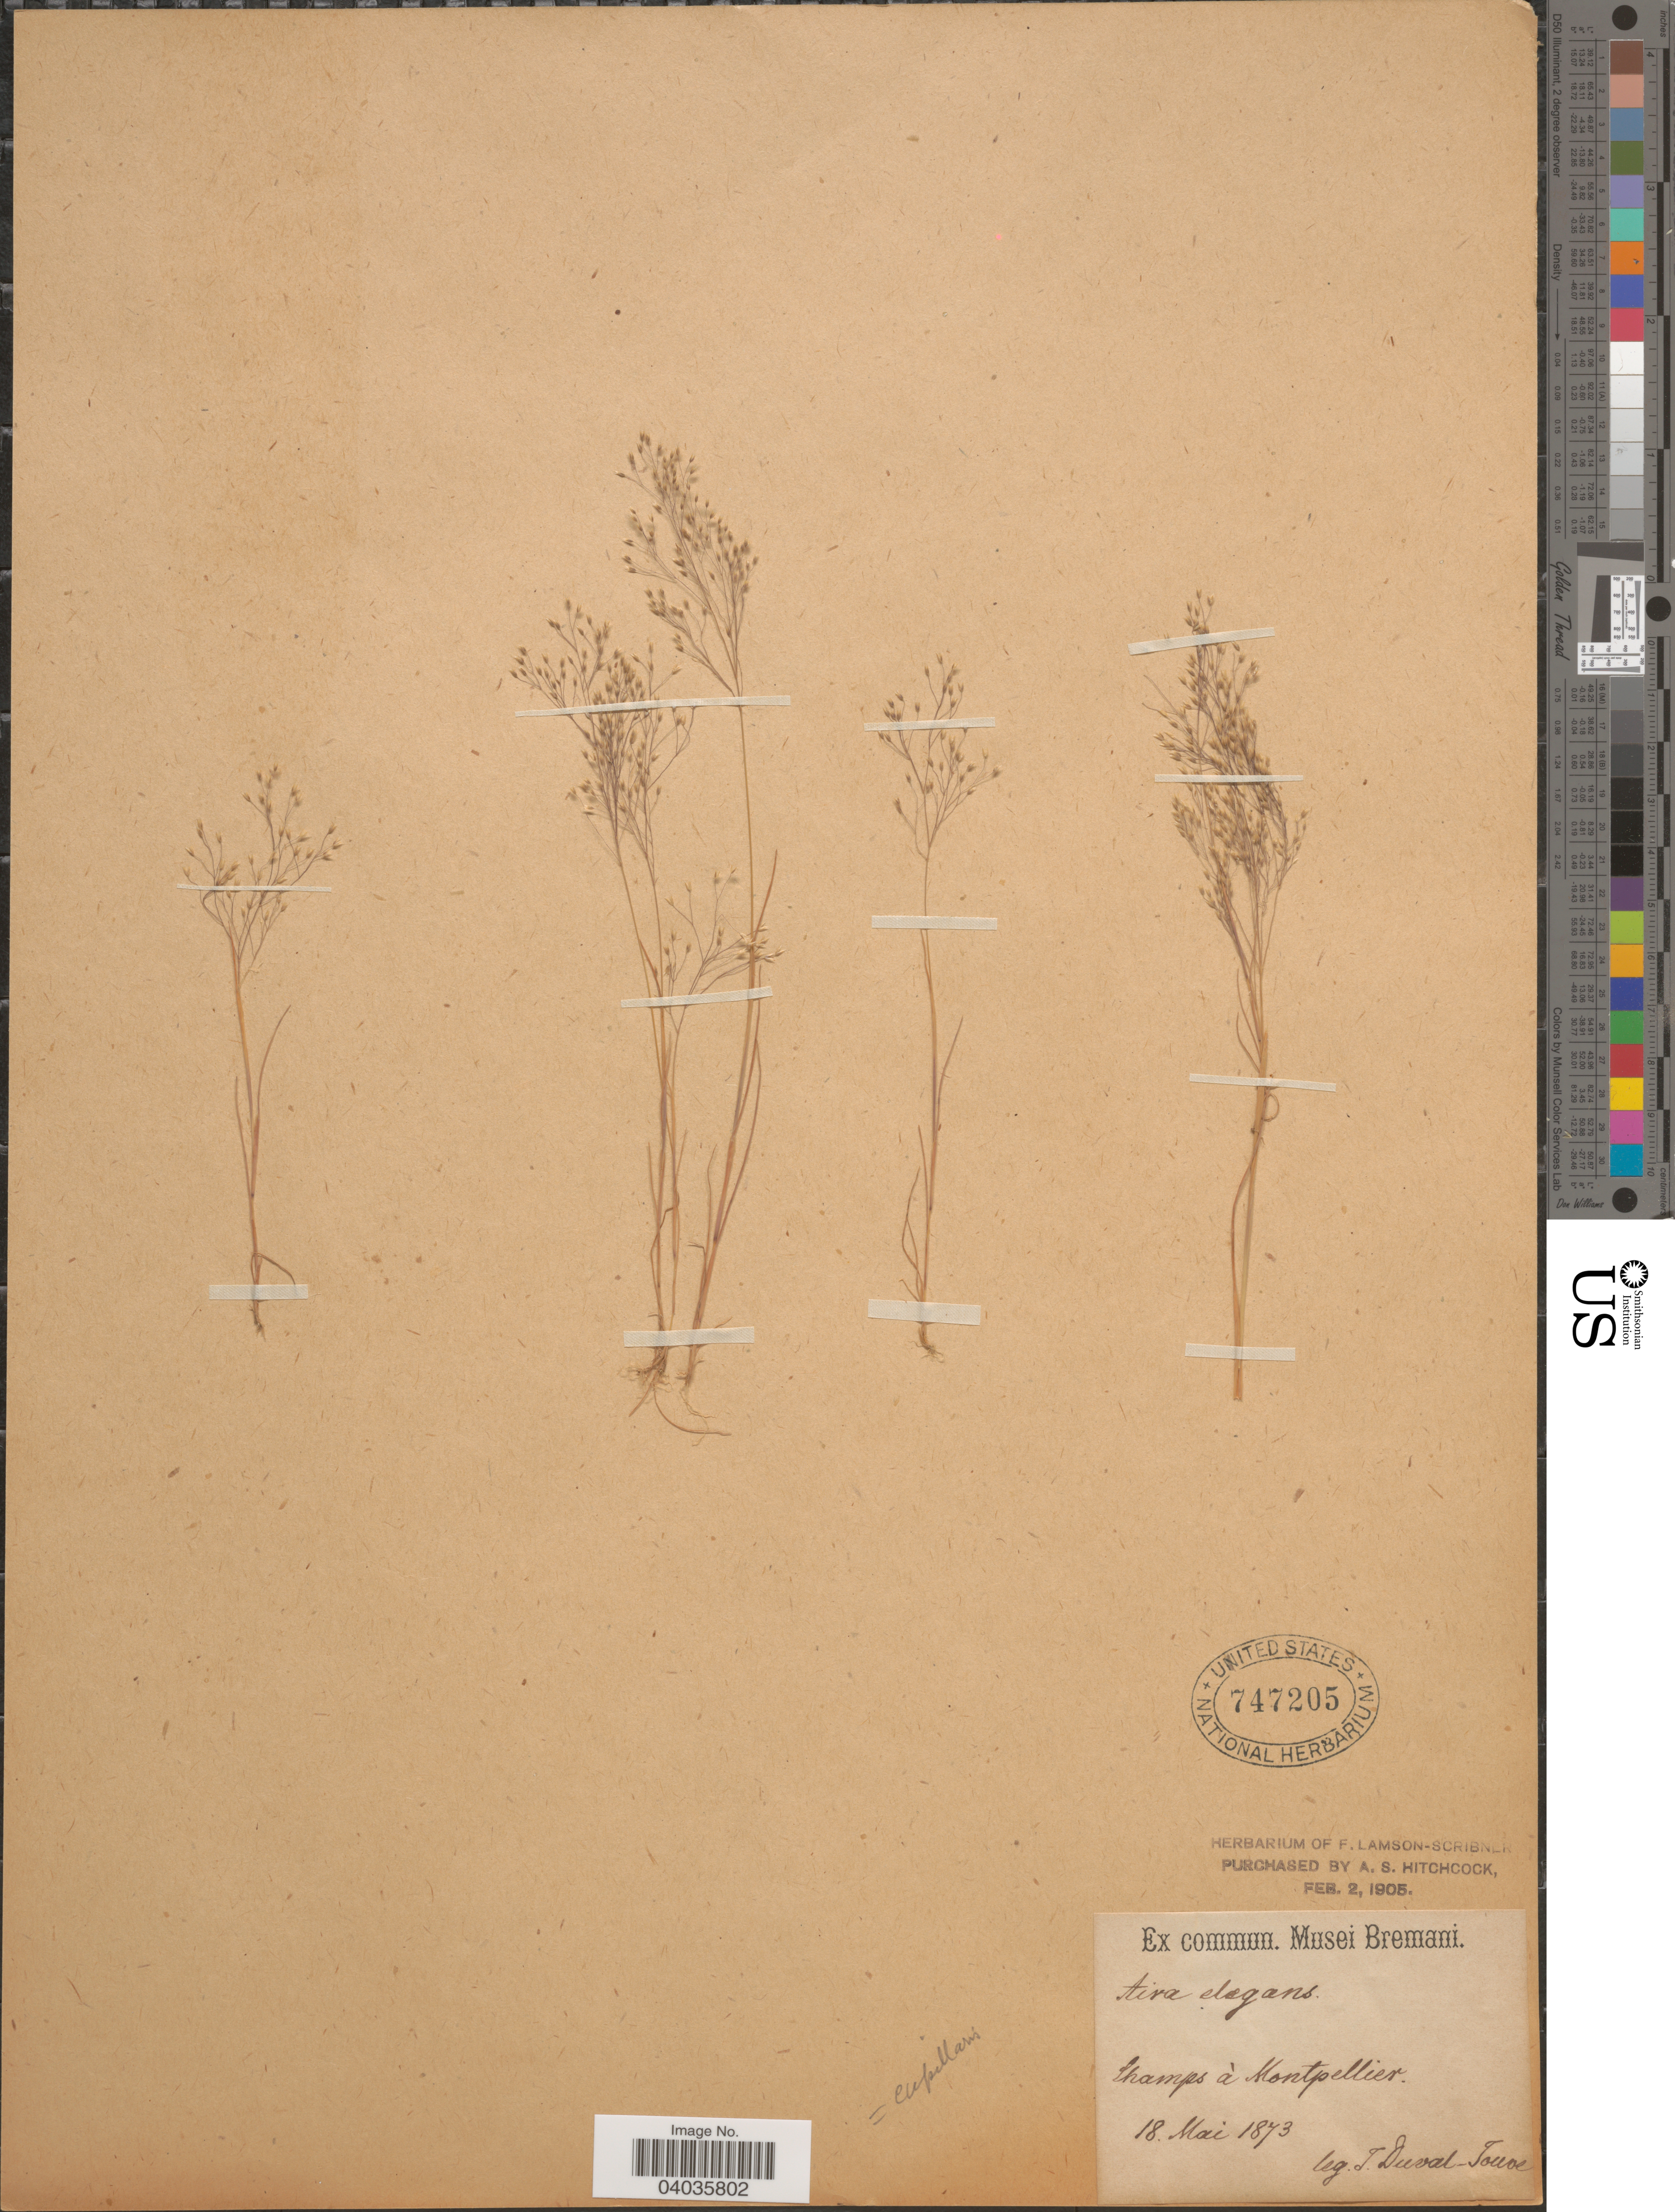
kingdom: Plantae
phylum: Tracheophyta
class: Liliopsida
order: Poales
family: Poaceae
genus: Aira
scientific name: Aira elegans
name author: L.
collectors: J. Duval-Jouve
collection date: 1873-05-18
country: France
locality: Champs à Montpellier.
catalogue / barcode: US 747205